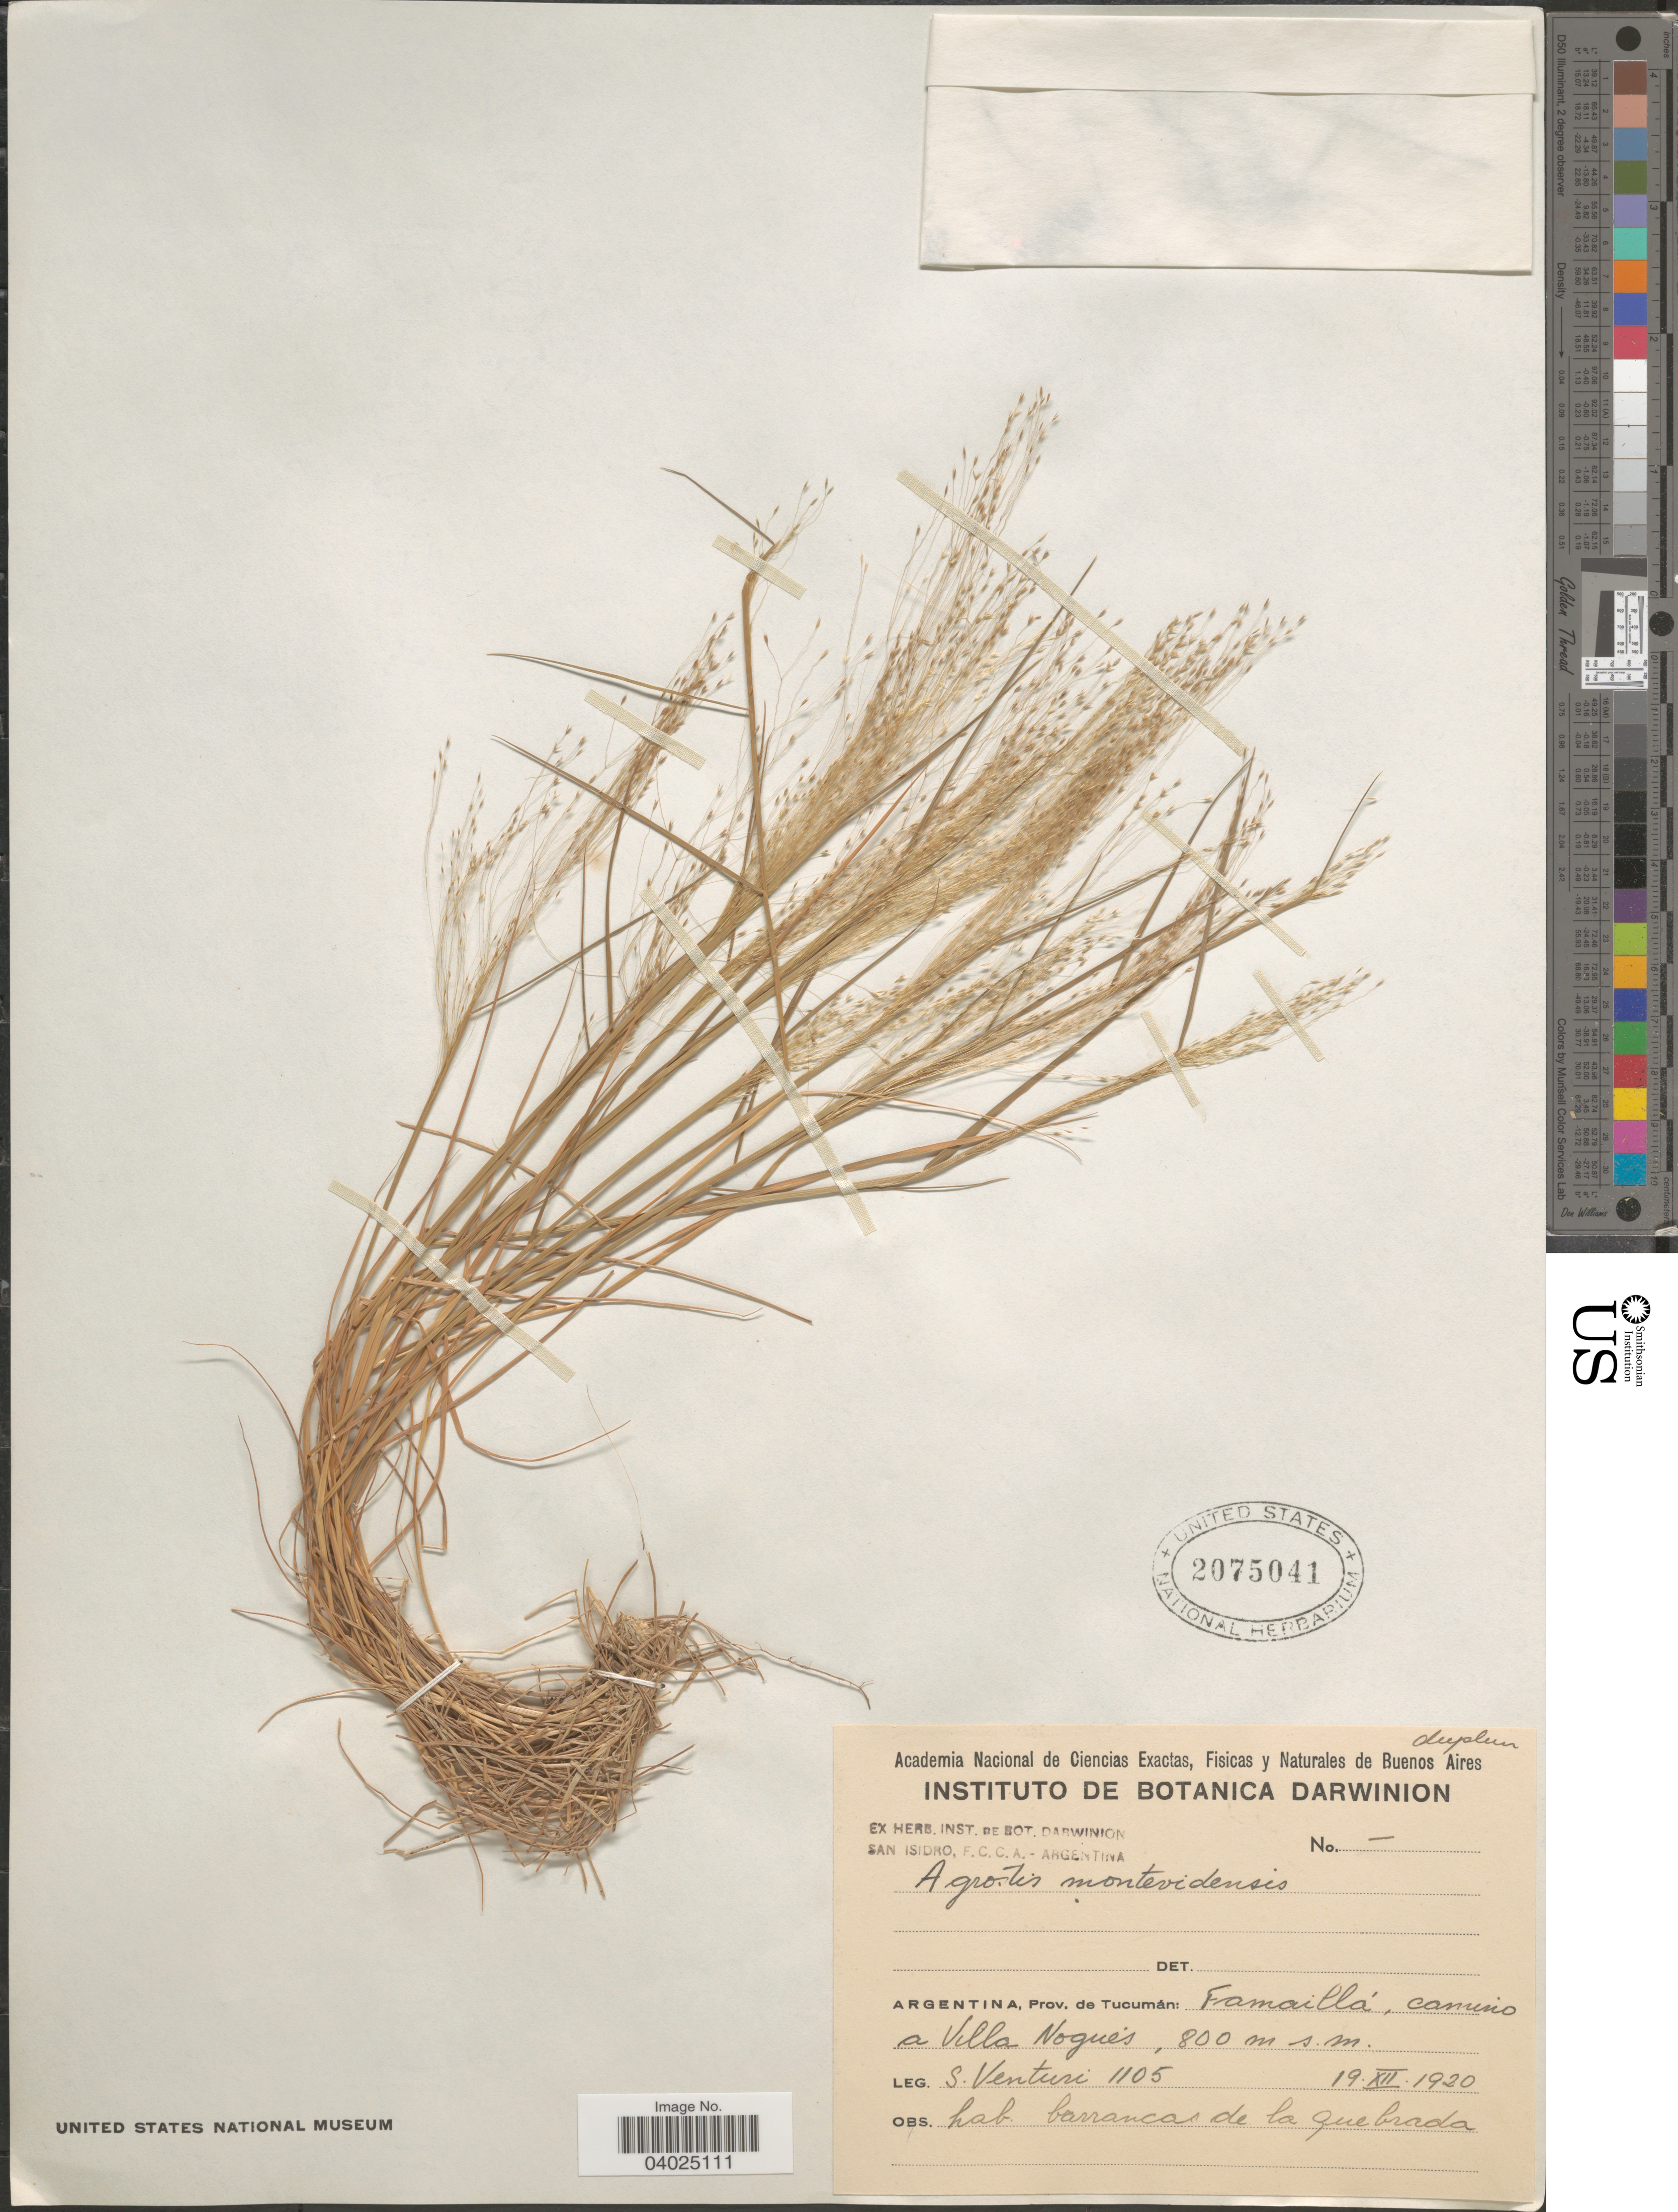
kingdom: Plantae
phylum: Tracheophyta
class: Liliopsida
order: Poales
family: Poaceae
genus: Agrostis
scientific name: Agrostis sp.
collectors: S. Venturi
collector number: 1105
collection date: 1920-12-19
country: Argentina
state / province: Tucuman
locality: Famaillá, camino a Villa Nogués.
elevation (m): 800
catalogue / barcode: US 2075041